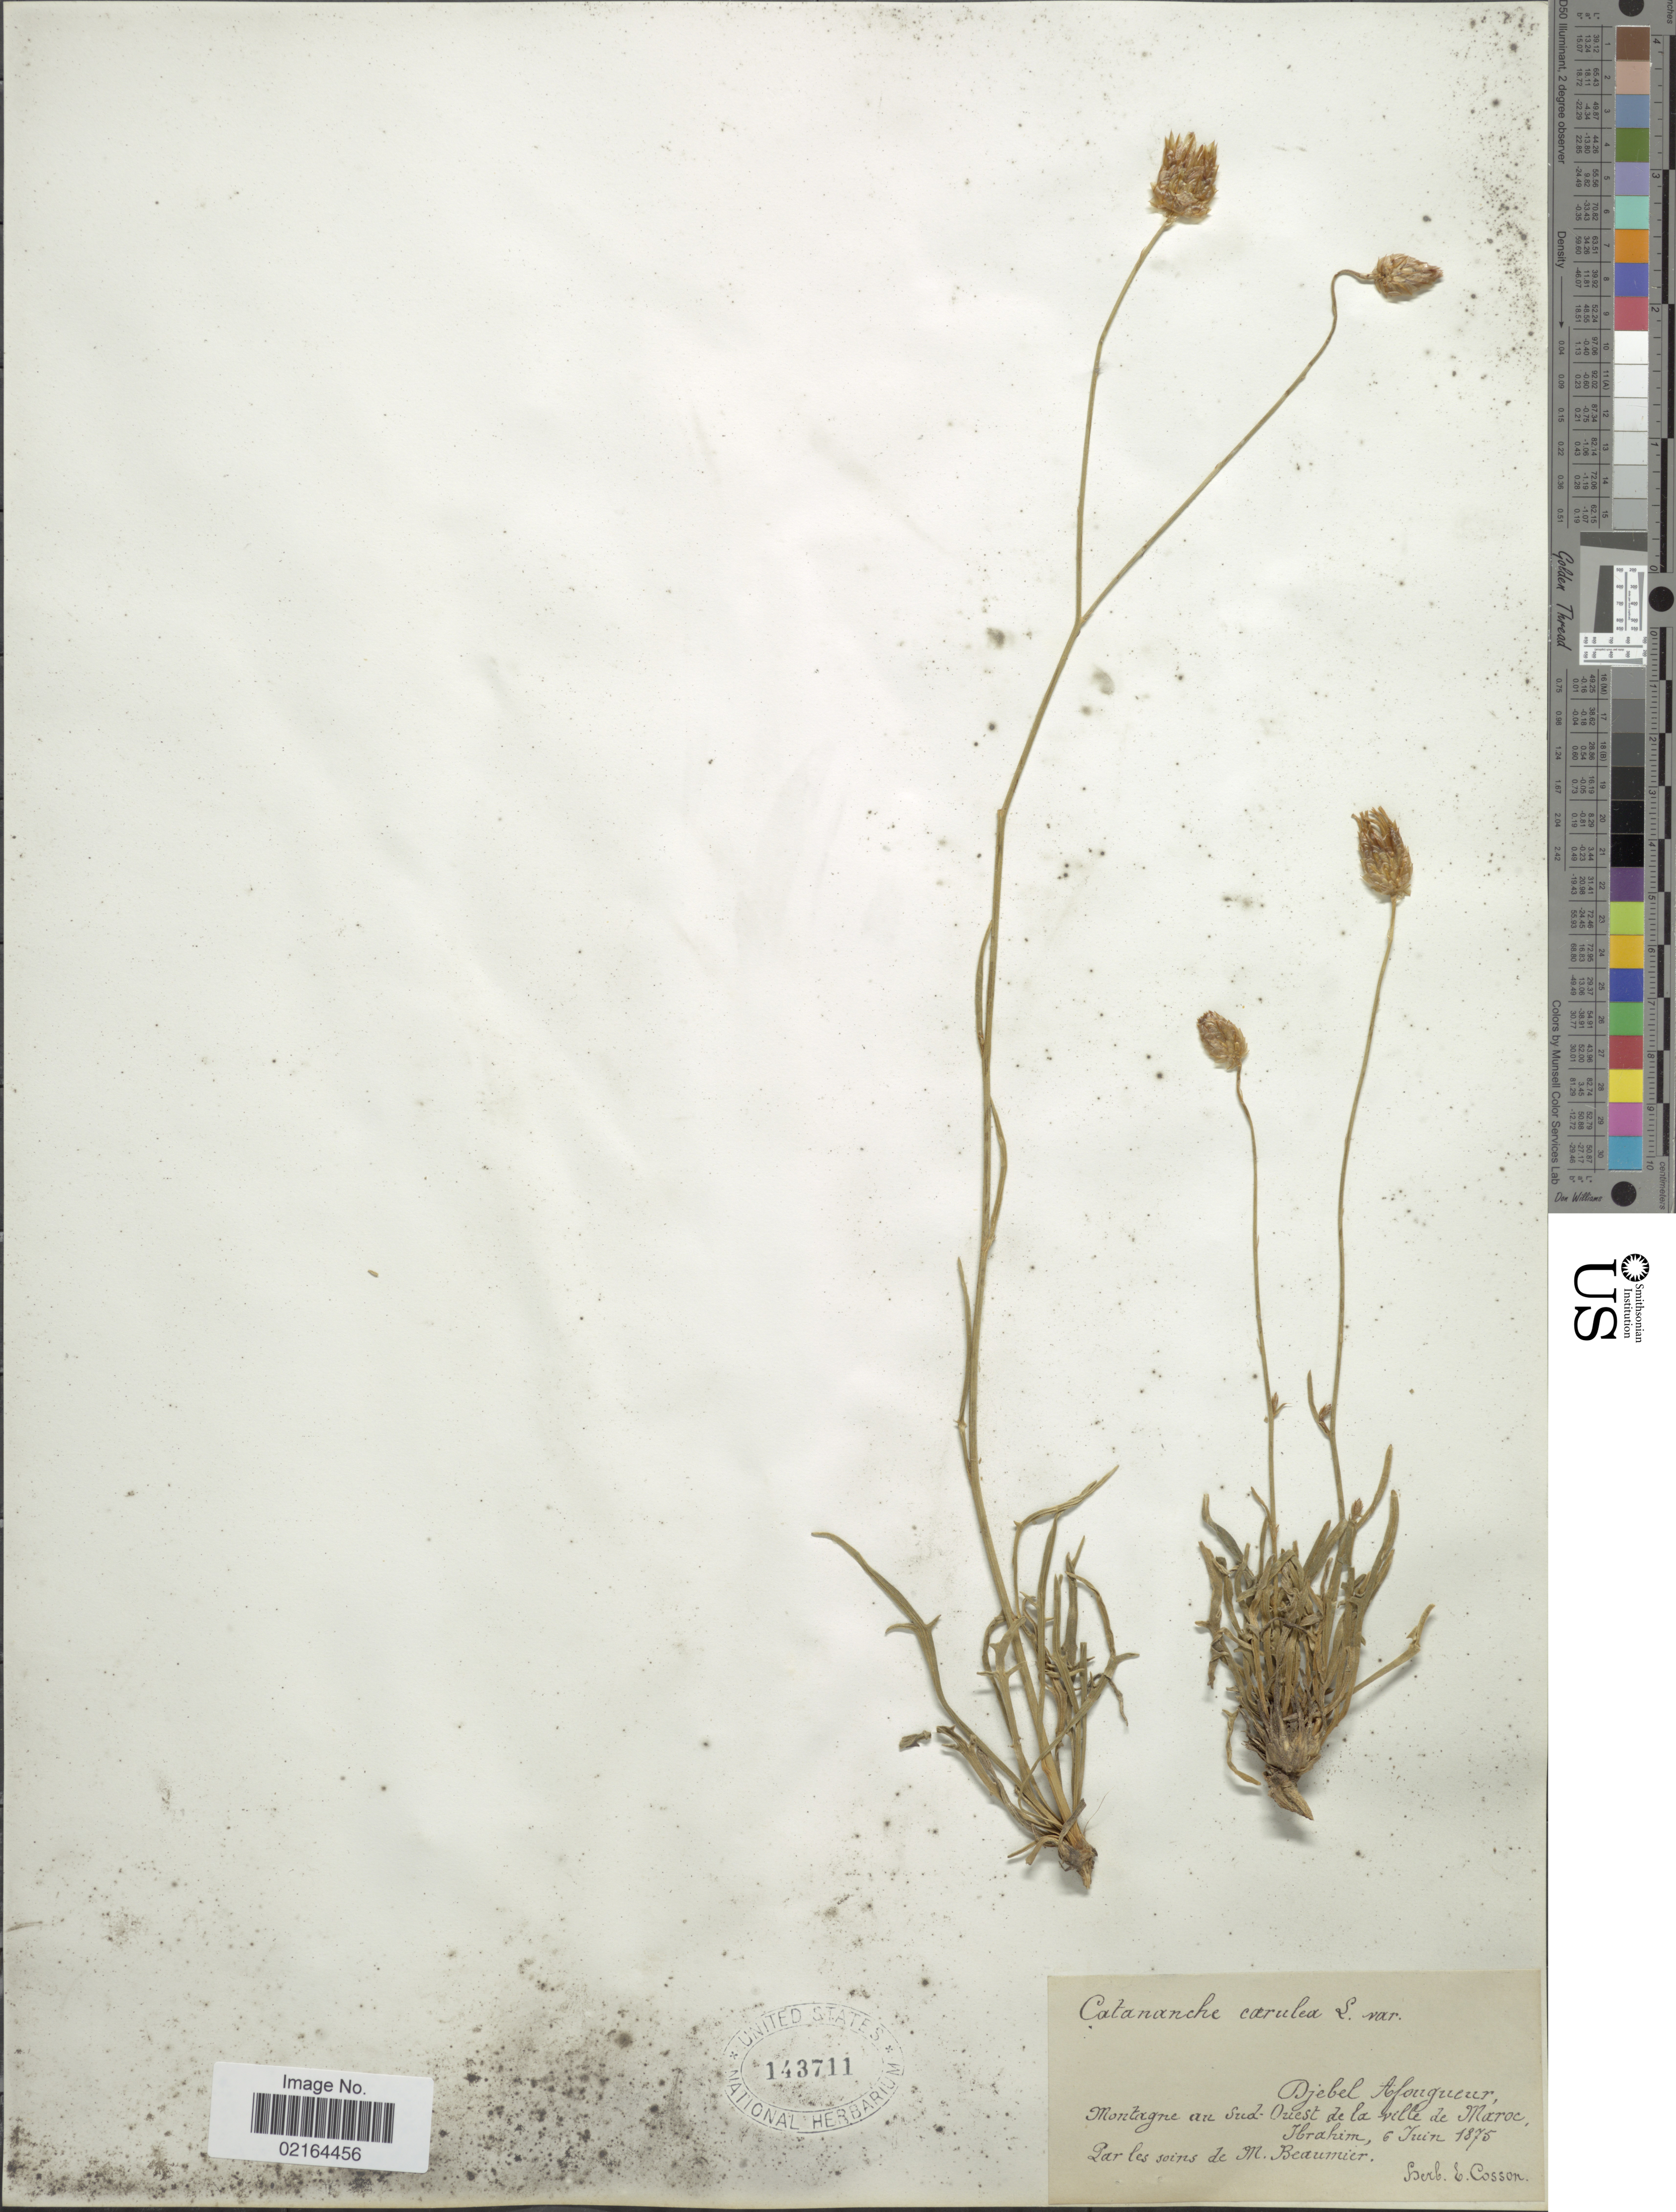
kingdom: Plantae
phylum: Tracheophyta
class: Magnoliopsida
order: Asterales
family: Asteraceae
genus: Catananche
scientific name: Catananche caerulea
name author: L.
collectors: -. Ibrahim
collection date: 1875-06-06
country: Morocco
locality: Djebel Afougucur, Montagne au Sud-Ouest de la ville de Maroc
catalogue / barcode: US 143711